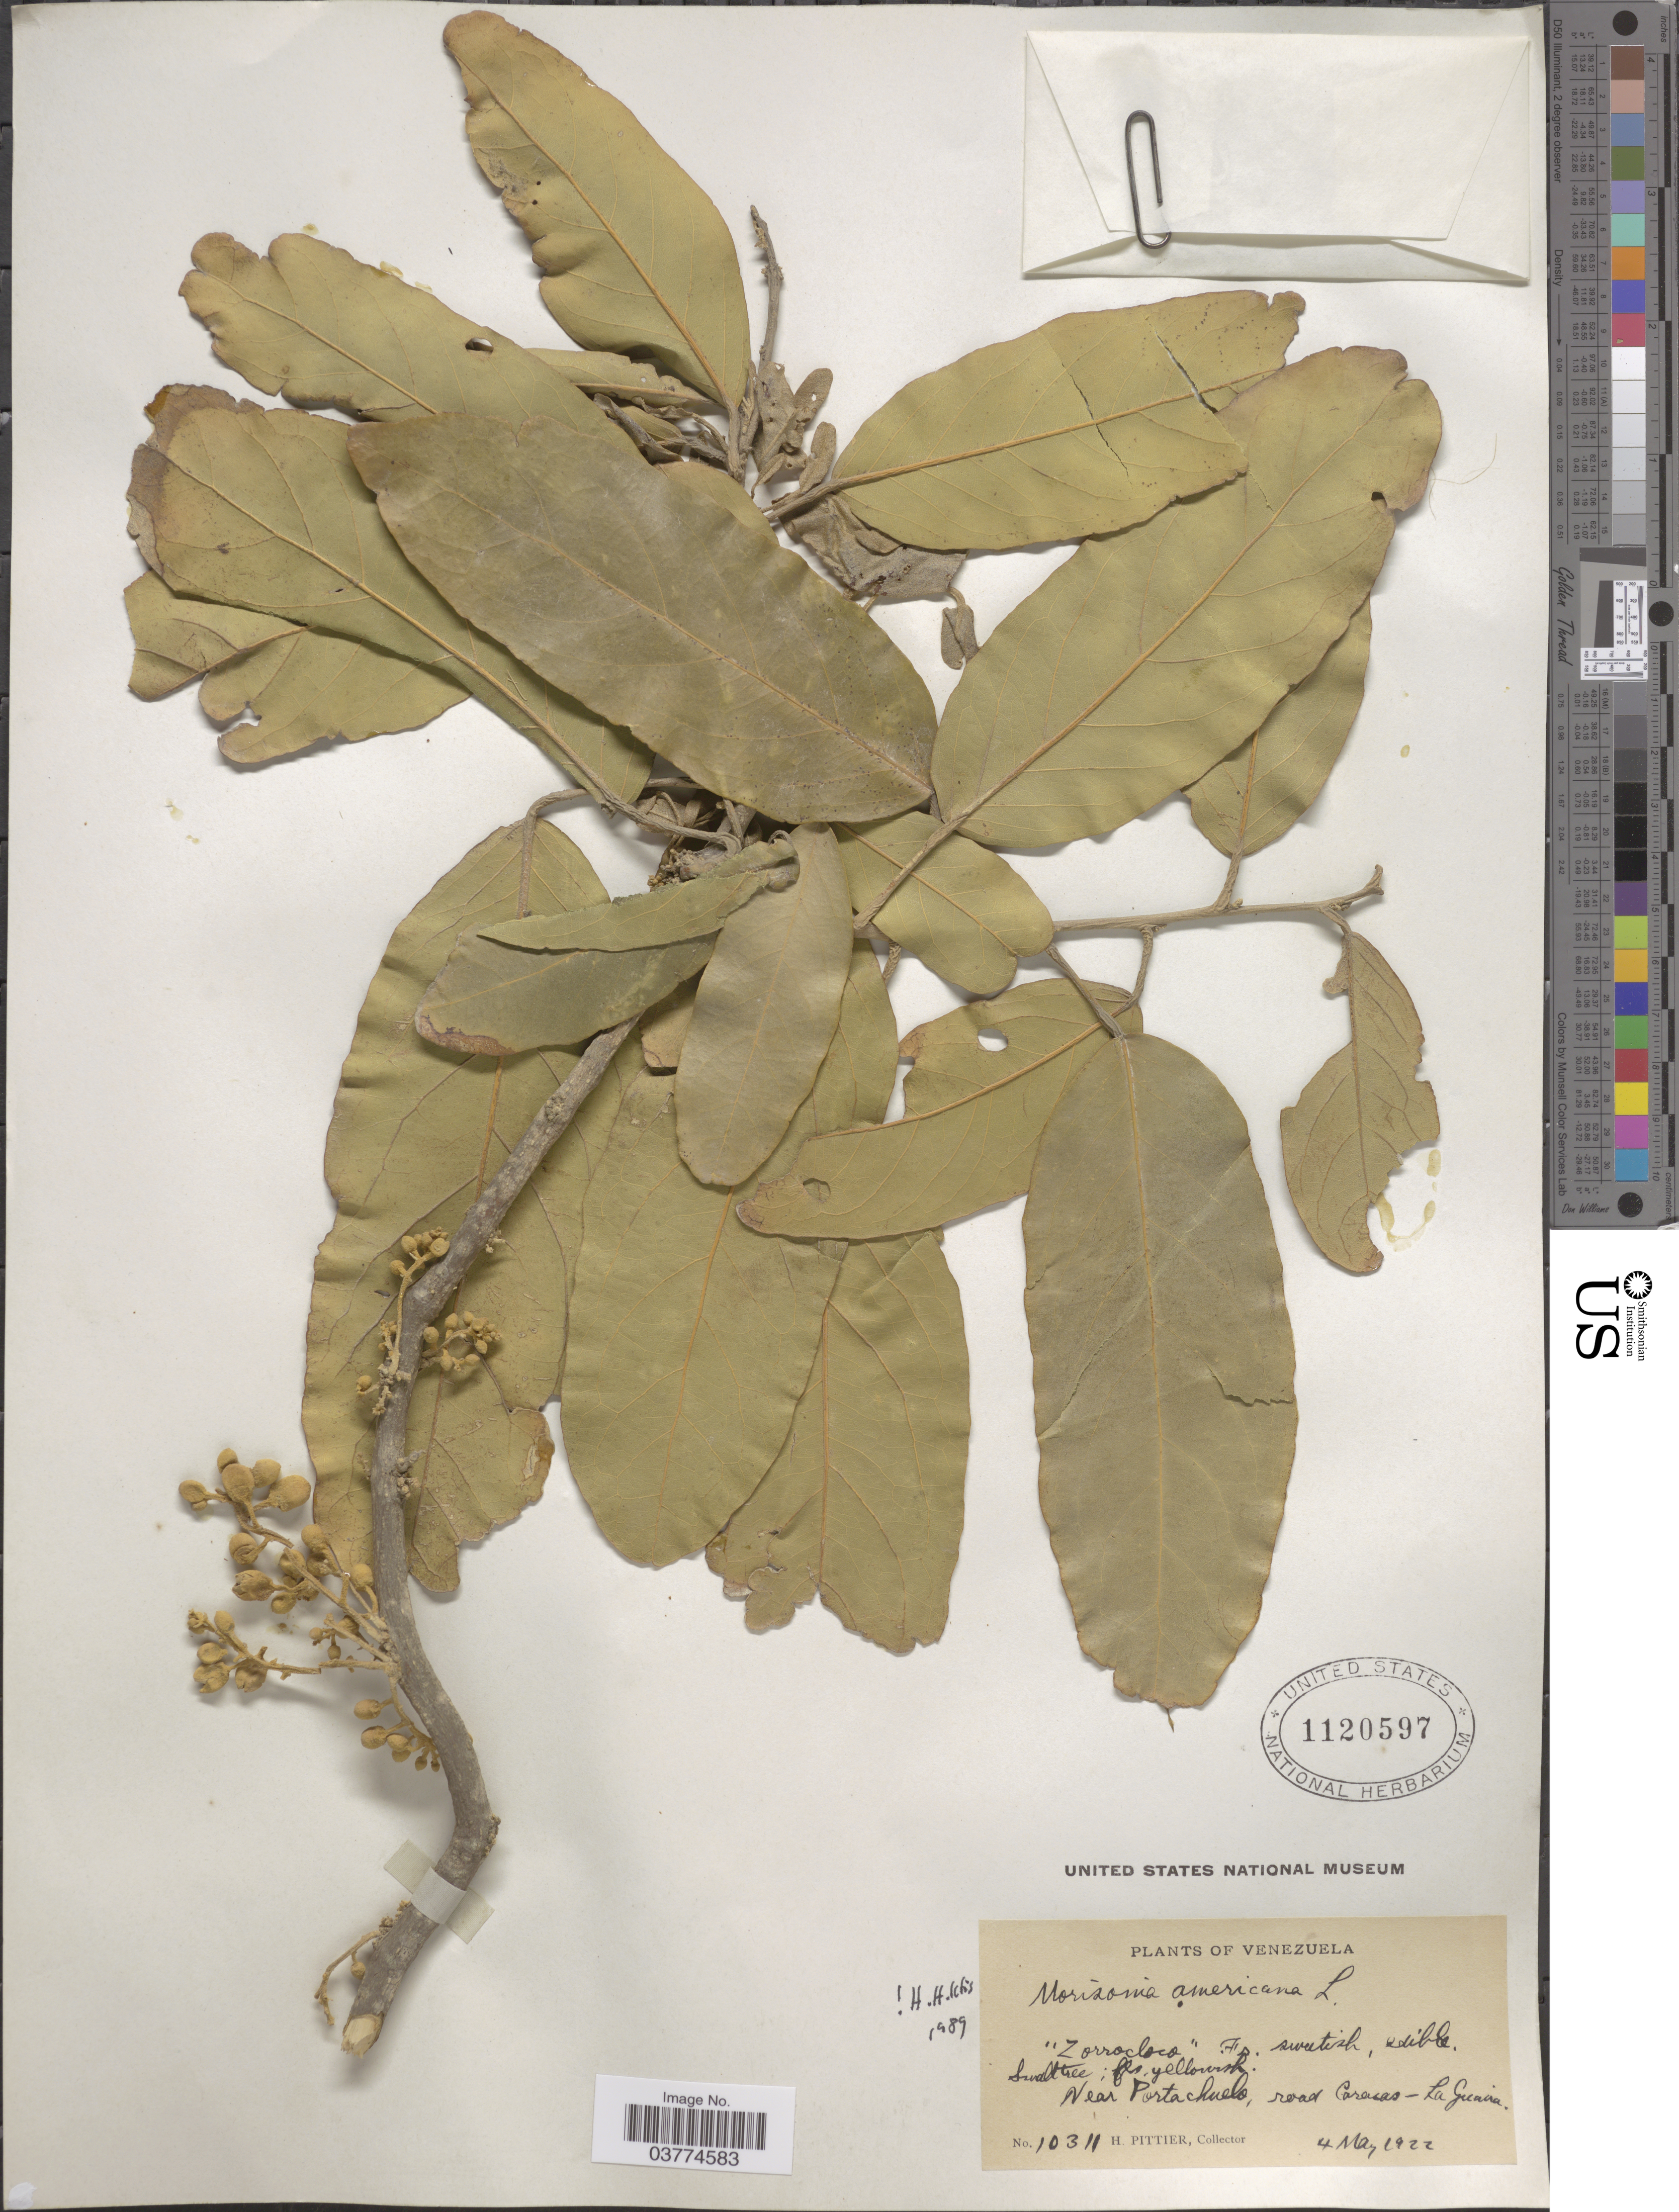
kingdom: Plantae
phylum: Tracheophyta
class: Magnoliopsida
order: Brassicales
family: Capparaceae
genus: Morisonia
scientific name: Morisonia americana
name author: L.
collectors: H. F. Pittier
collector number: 10311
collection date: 1922-05-04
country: Venezuela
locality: Near Portachuelo, road Caracas-La Guaira.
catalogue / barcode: US 1120597